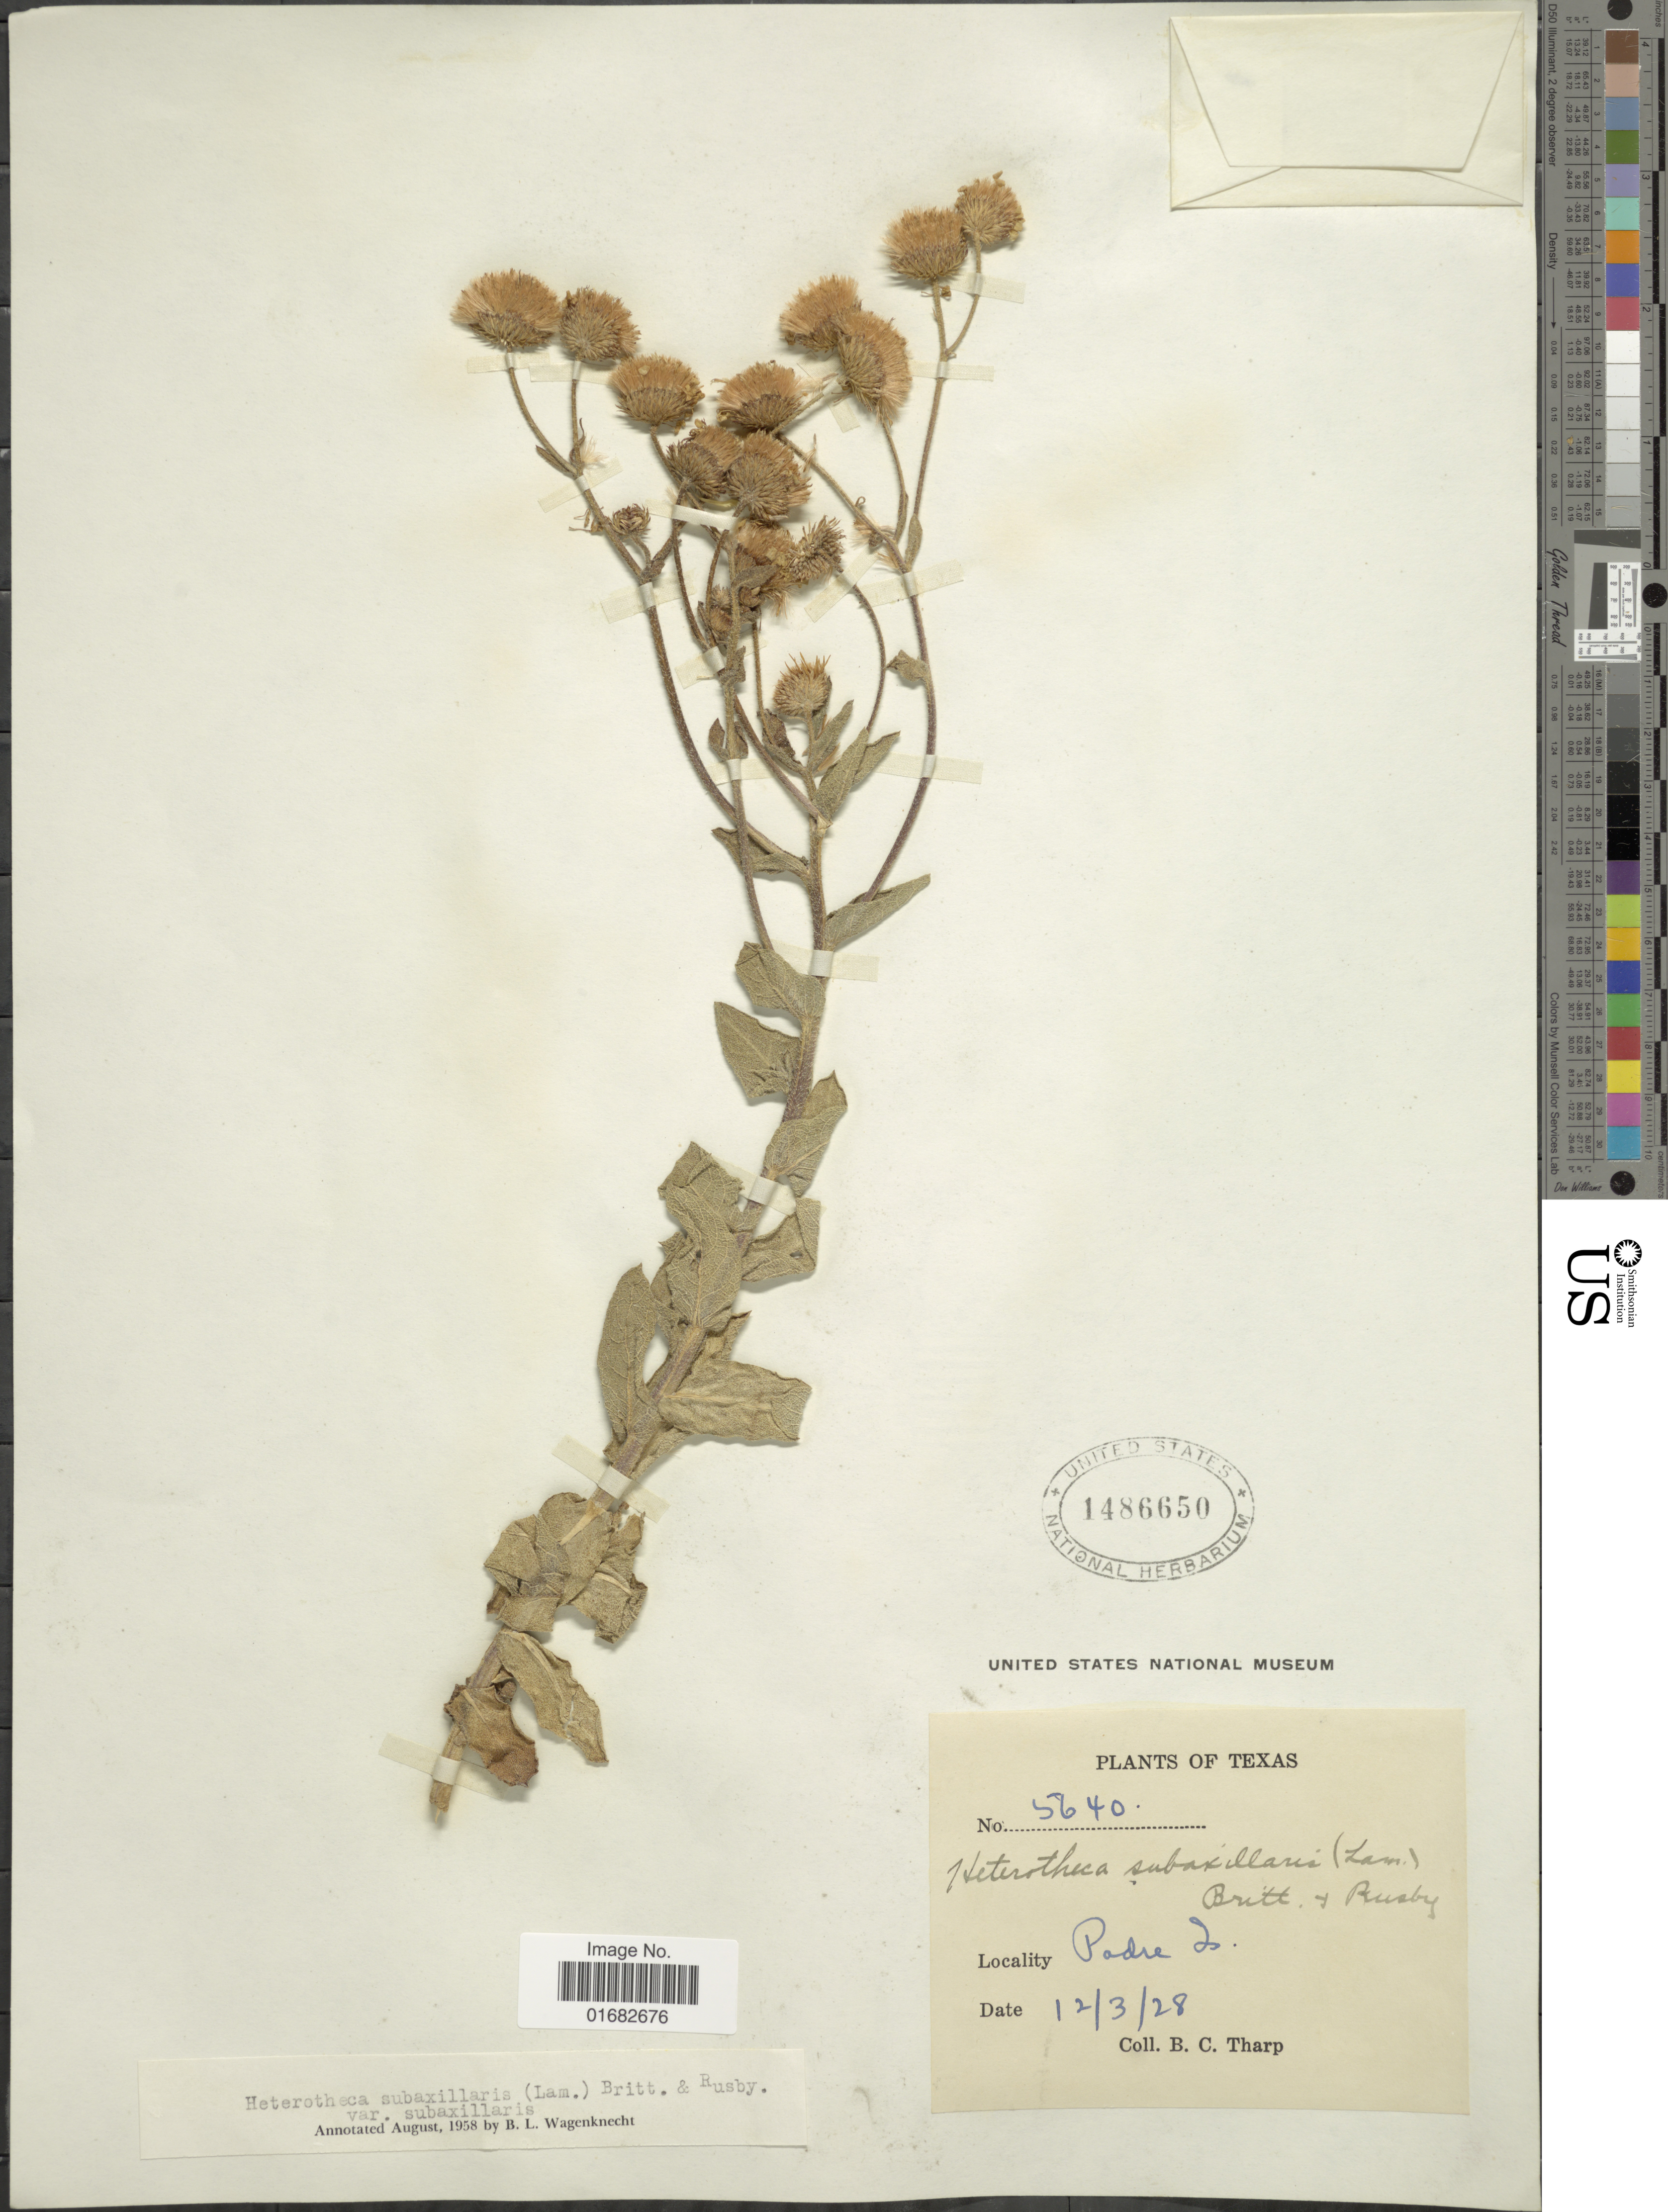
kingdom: Plantae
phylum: Tracheophyta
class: Magnoliopsida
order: Asterales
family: Asteraceae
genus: Heterotheca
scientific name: Heterotheca subaxillaris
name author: (Lam.) Britton & Rusby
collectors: B. C. Tharp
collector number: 5640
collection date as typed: Transcribed d/m/y: 3/12/28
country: United States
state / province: Texas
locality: Padre Is.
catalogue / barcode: US 1486650